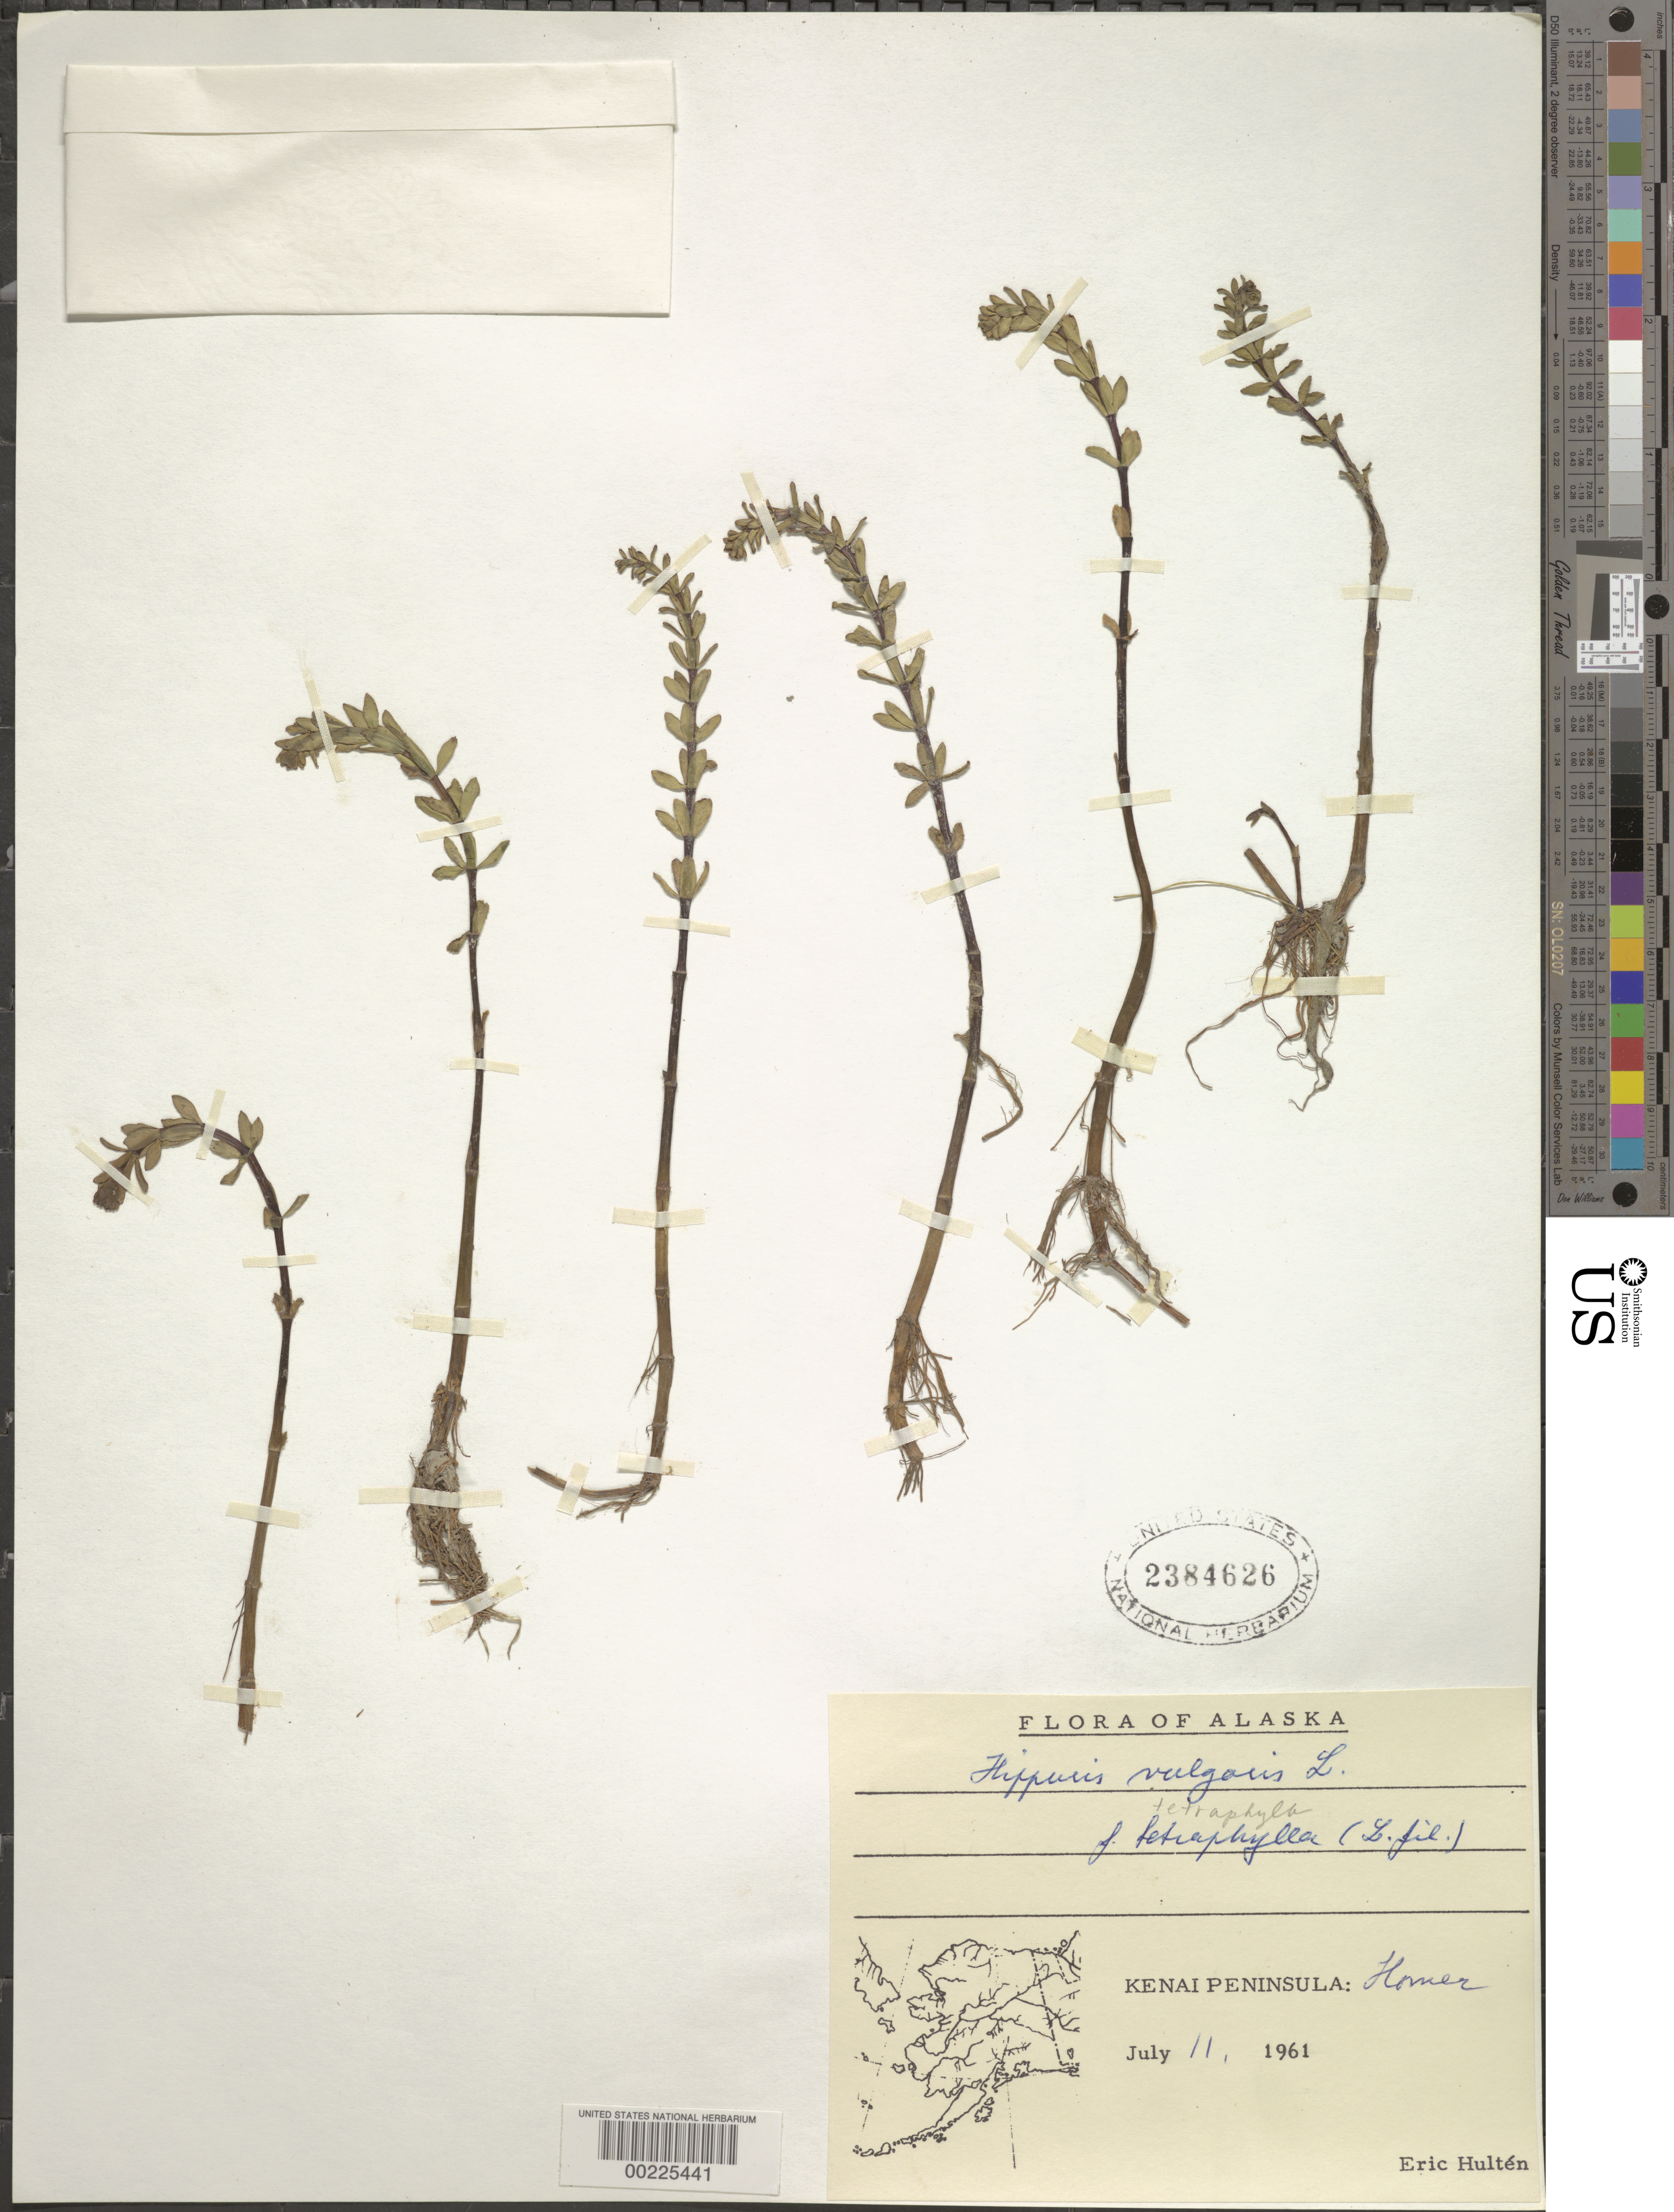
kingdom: Plantae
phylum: Tracheophyta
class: Magnoliopsida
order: Lamiales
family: Plantaginaceae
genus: Hippuris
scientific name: Hippuris vulgaris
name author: L.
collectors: E. G. Hultén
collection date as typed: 11 Jul 1961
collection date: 1961-07-11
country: United States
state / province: Alaska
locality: Kenai peninsula: homer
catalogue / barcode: US 2384626